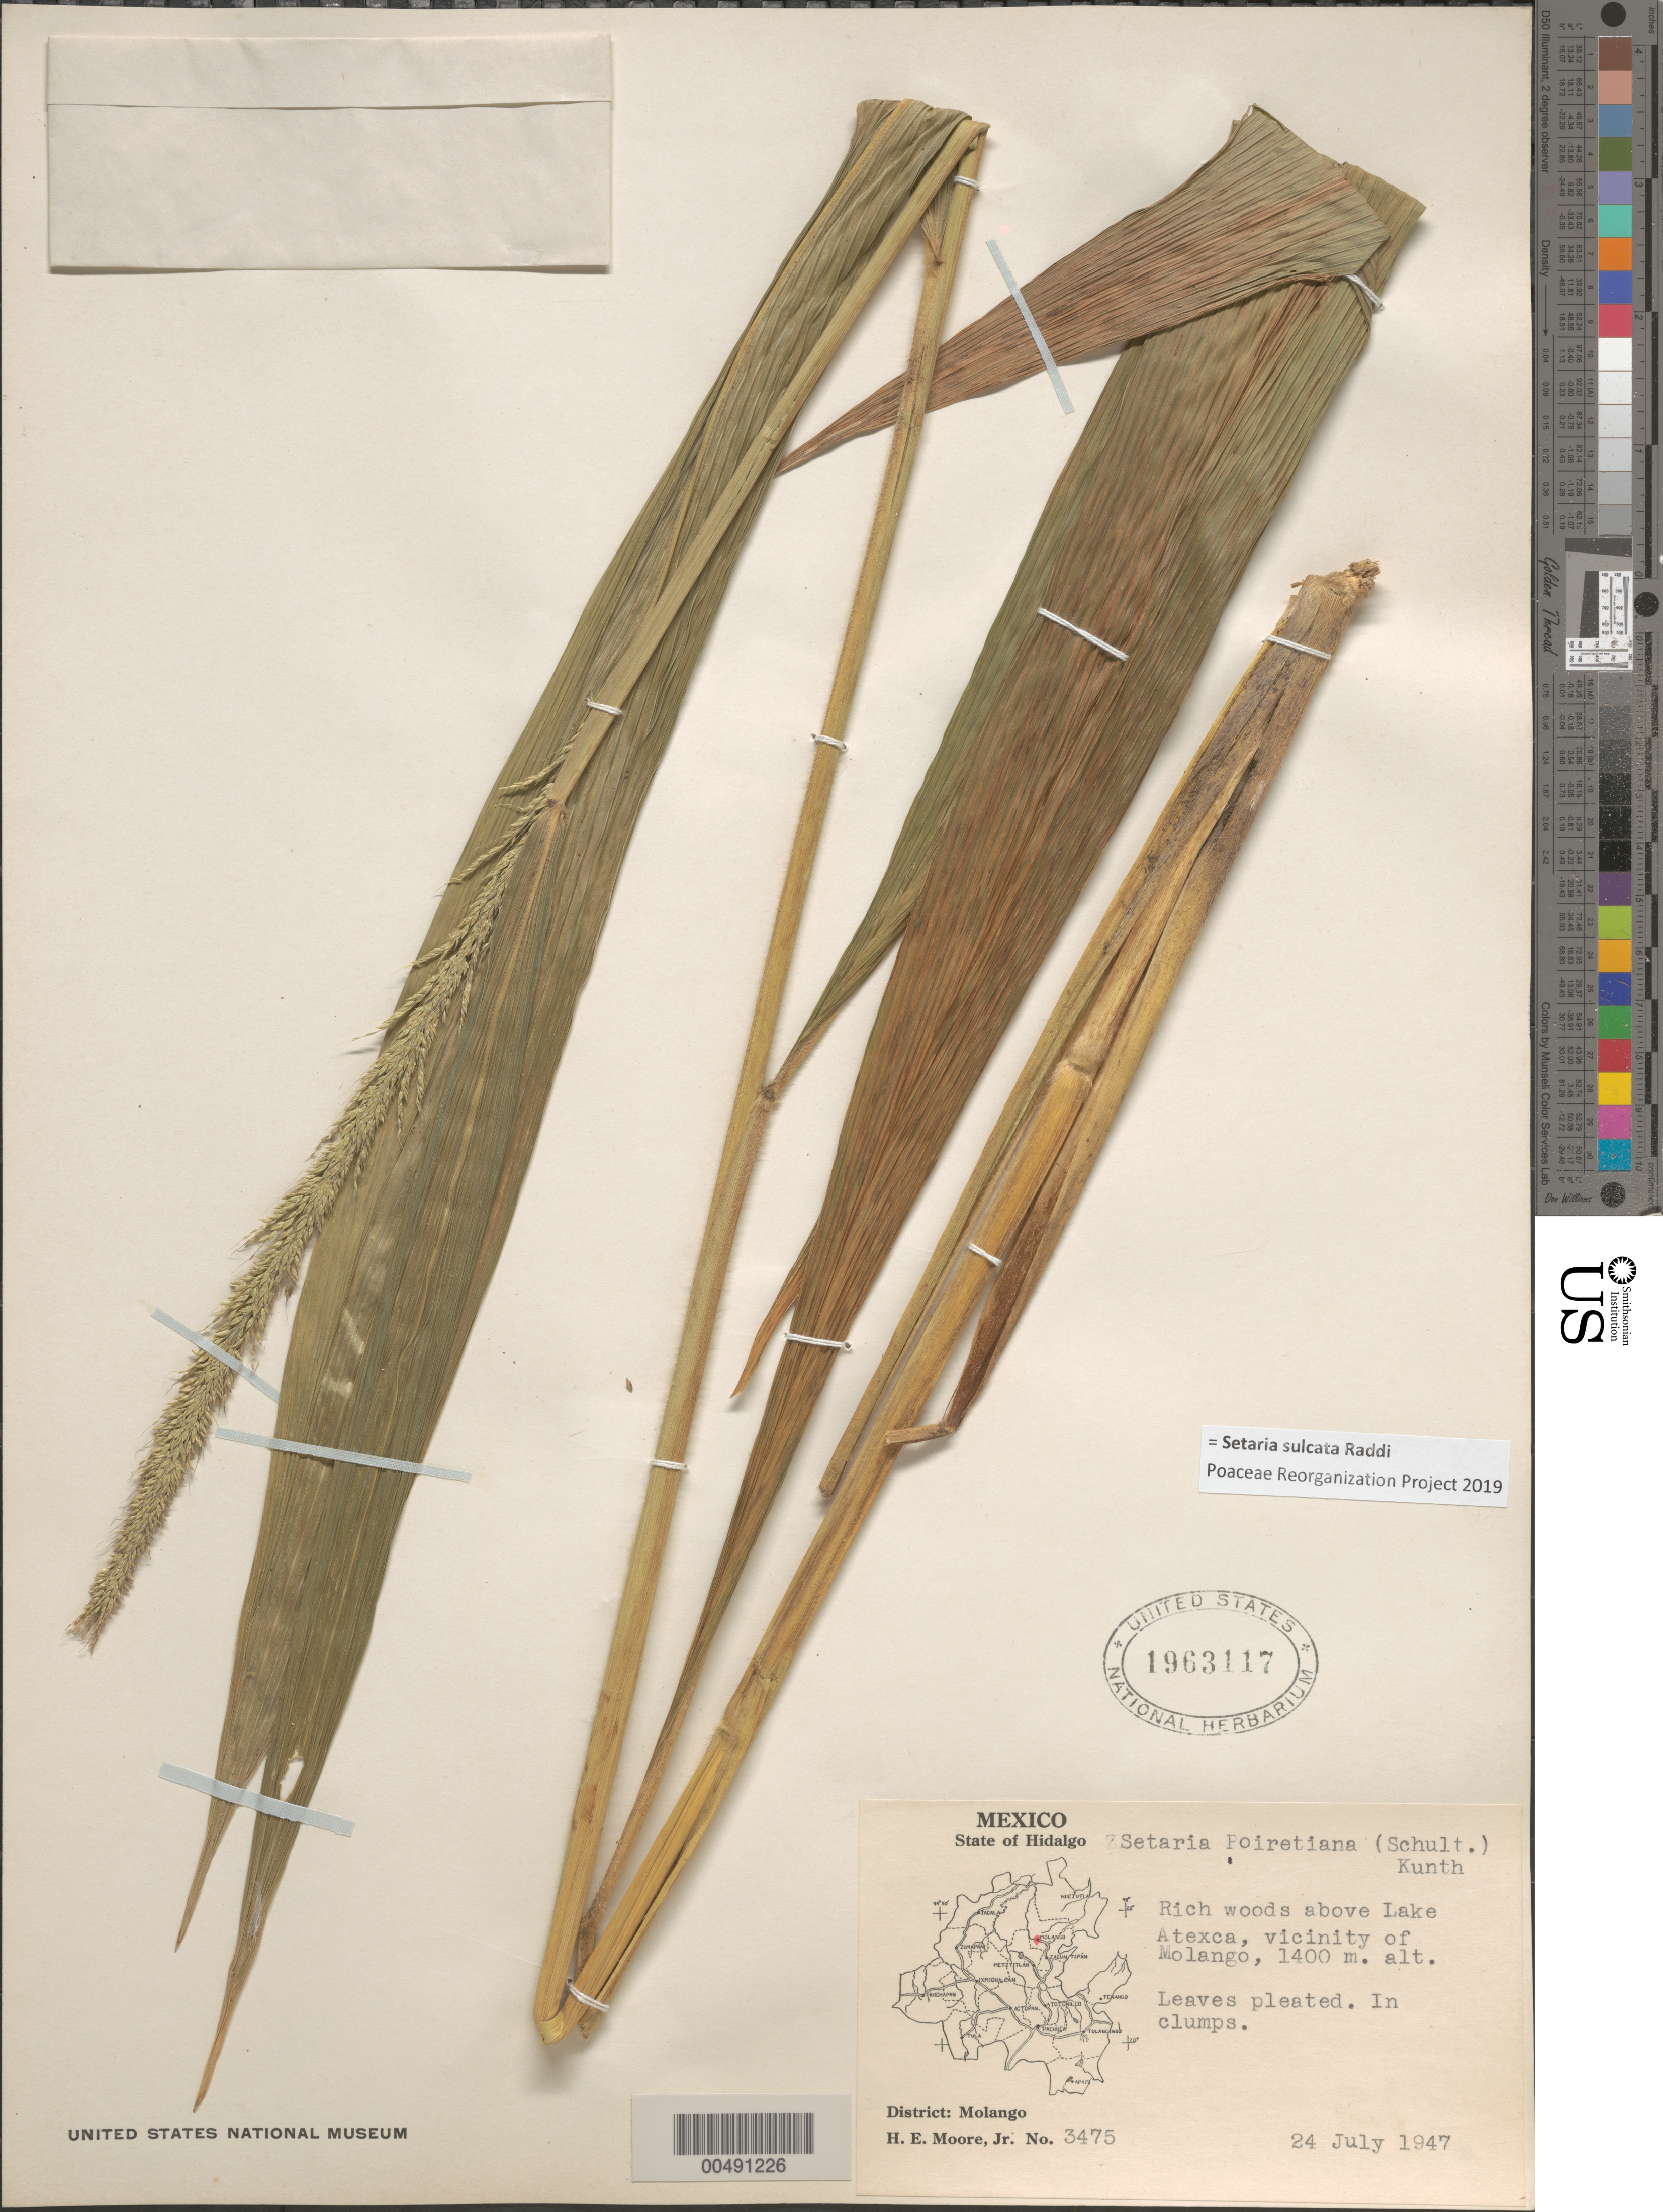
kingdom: Plantae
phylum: Tracheophyta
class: Liliopsida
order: Poales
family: Poaceae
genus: Setaria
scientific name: Setaria poiretiana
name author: (Schult.) Kunth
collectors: H. E. Moore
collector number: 3475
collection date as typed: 24 Jul 1947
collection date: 1947-07-24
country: Mexico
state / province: Hidalgo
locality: Molango Dist, above Lake Atexca, vicinity of Molango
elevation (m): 1400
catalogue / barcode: US 1963117